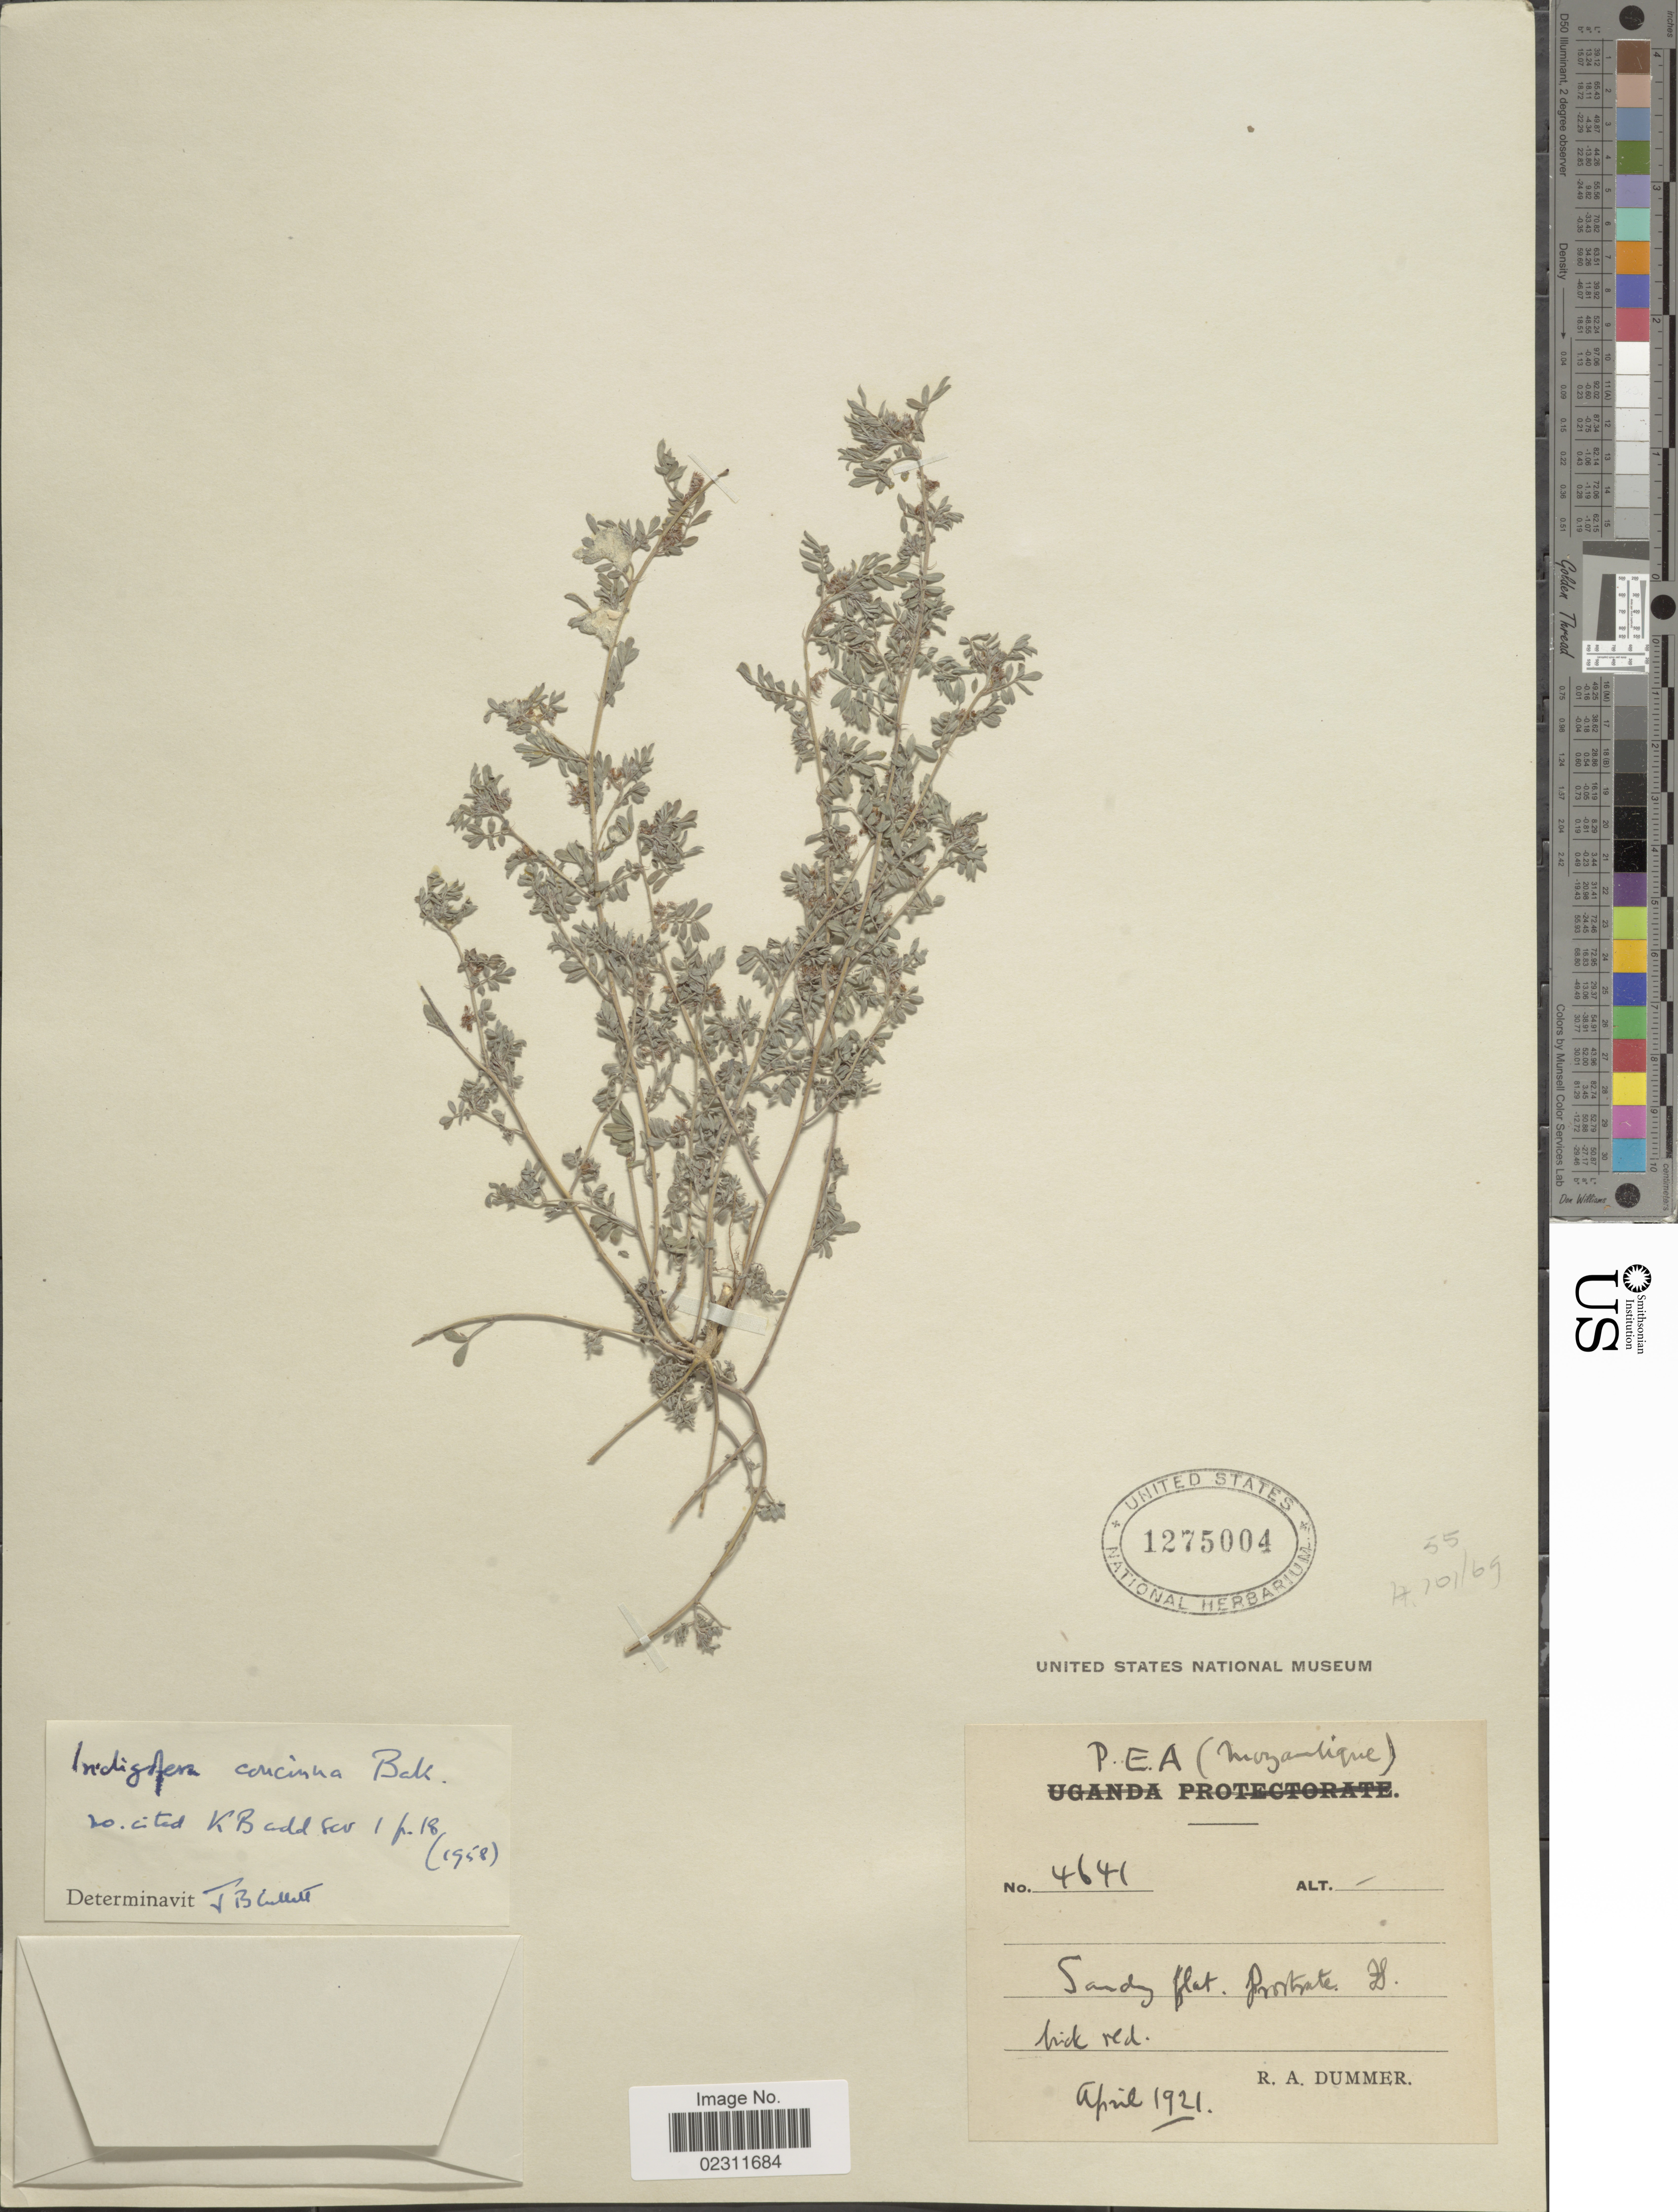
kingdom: Plantae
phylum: Tracheophyta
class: Magnoliopsida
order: Fabales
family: Fabaceae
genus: Indigofera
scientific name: Indigofera concinna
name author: Baker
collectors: R. Dümmer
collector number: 4641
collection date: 1921-04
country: Mozambique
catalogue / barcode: US 1275004